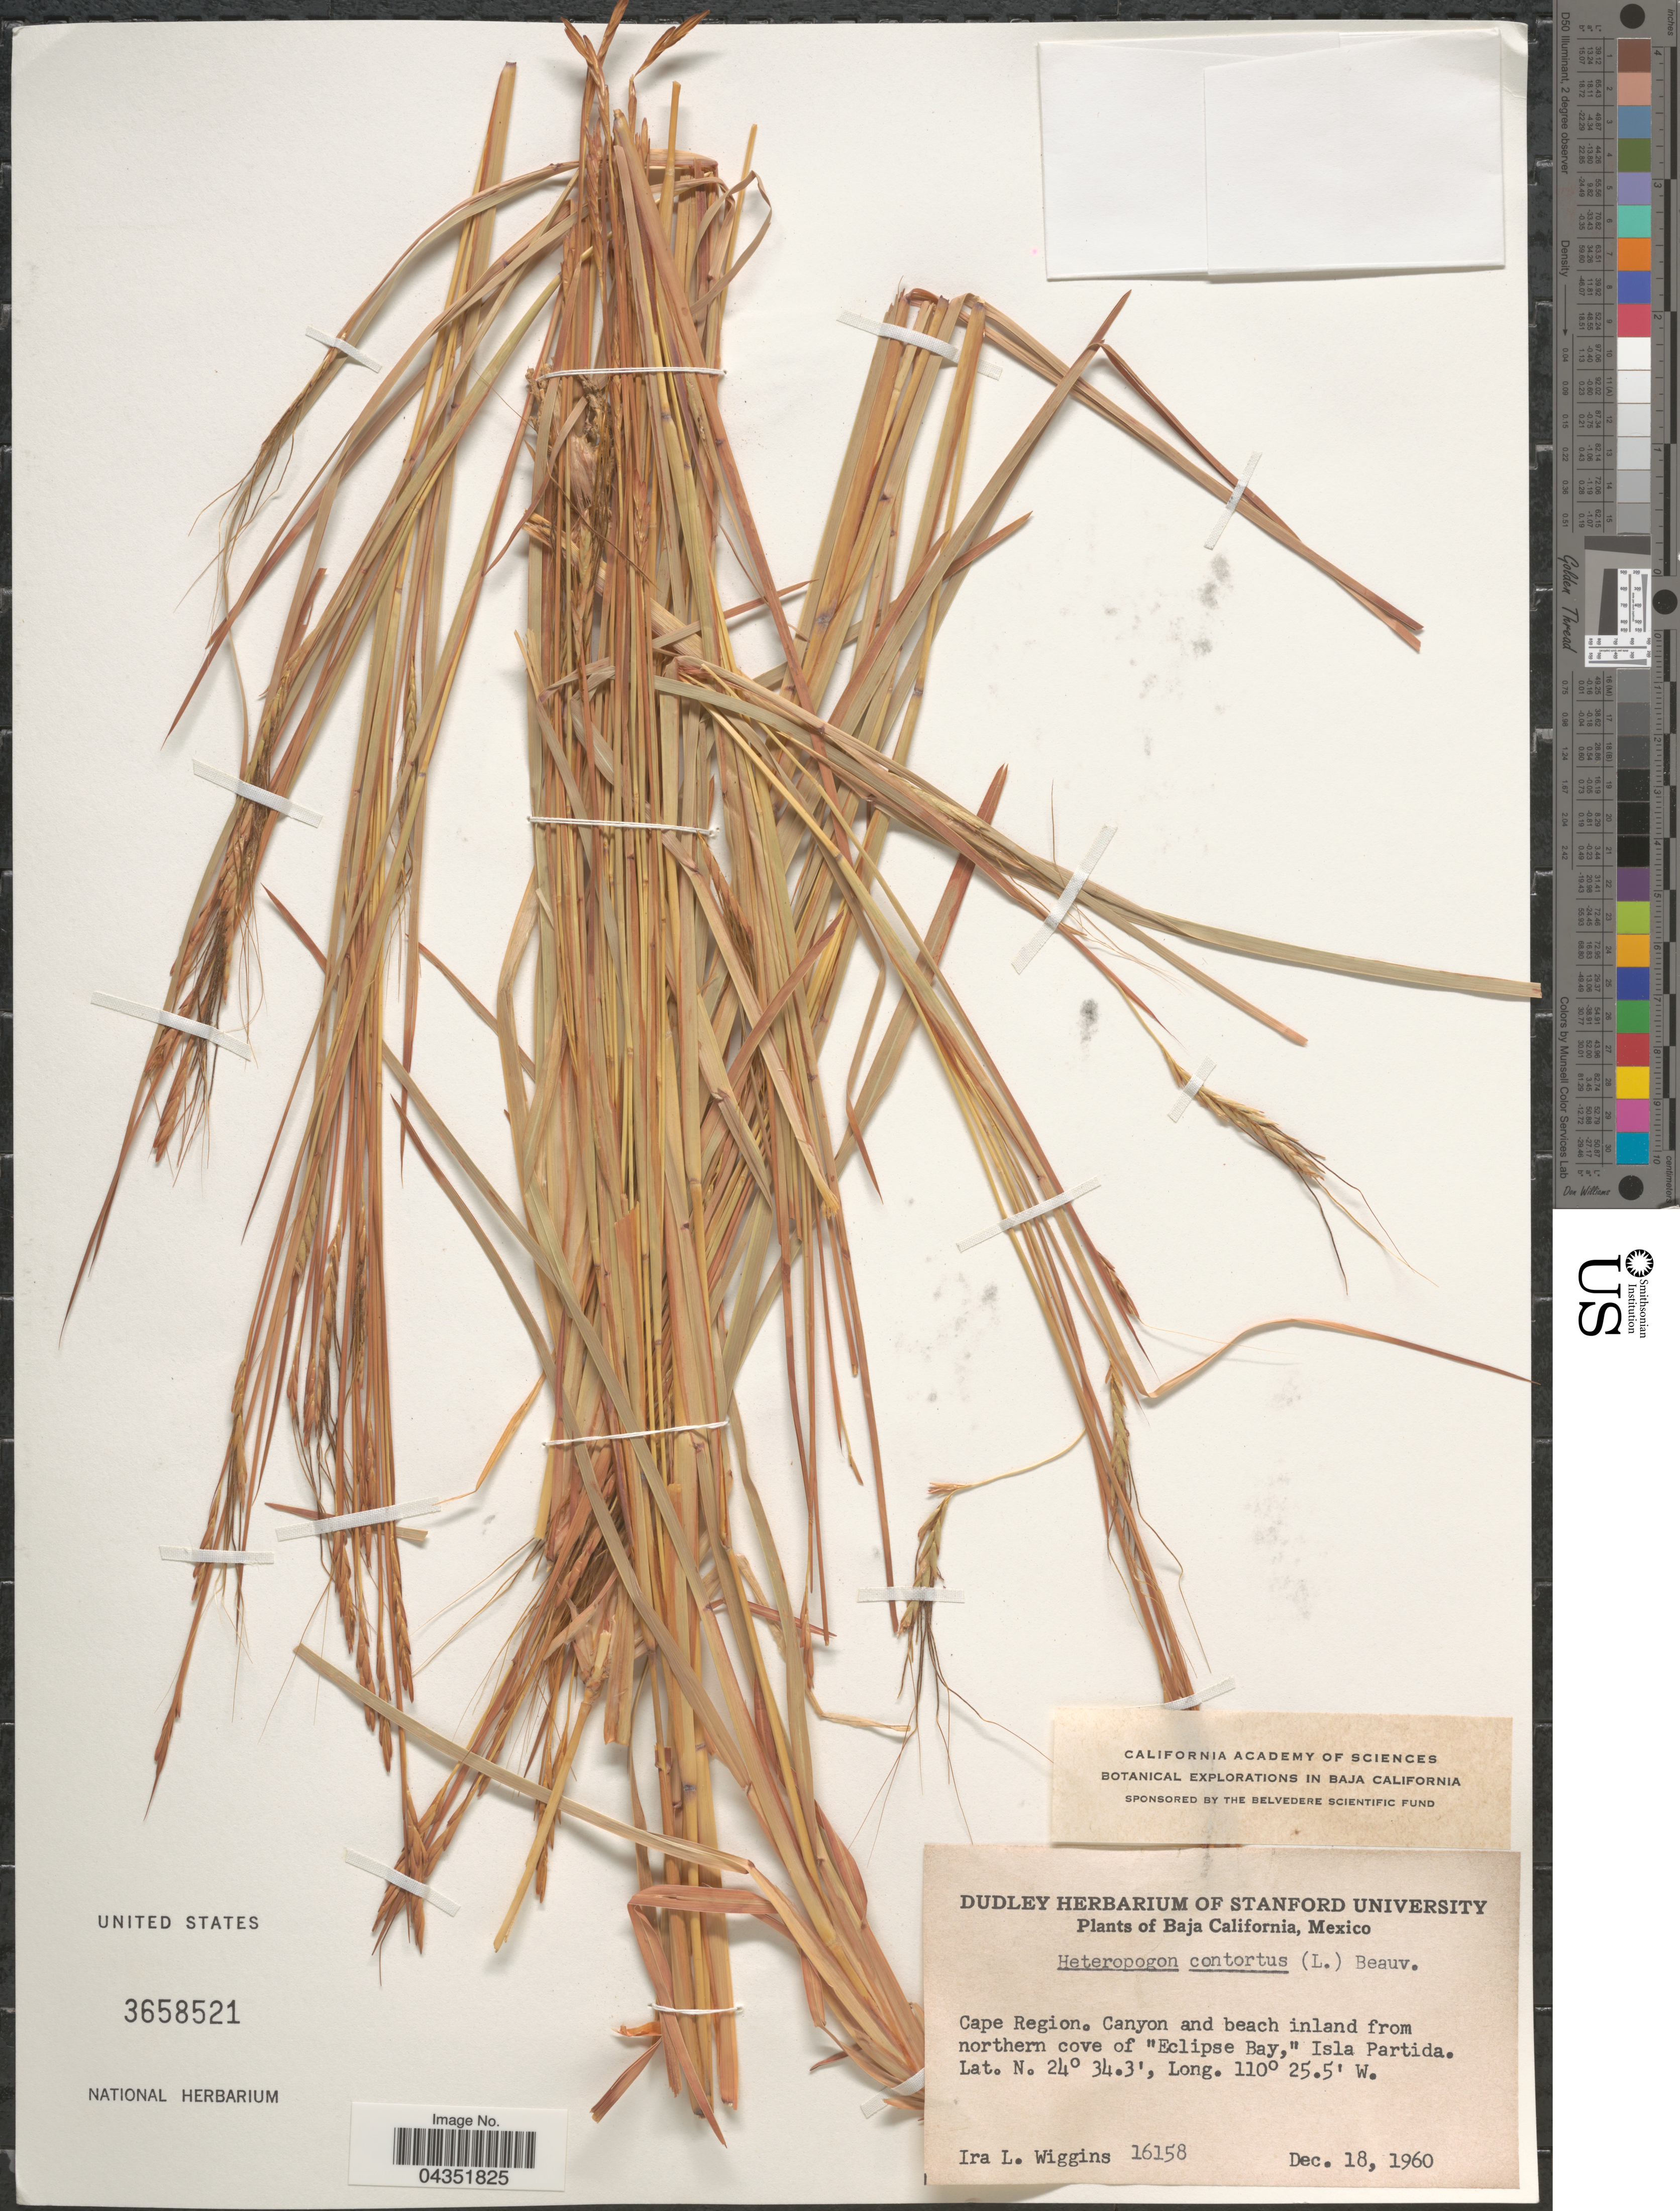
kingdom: Plantae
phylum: Tracheophyta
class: Liliopsida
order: Poales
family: Poaceae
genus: Heteropogon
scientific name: Heteropogon contortus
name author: (L.) P. Beauv. ex Roem. & Schult.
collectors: I. L. Wiggins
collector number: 16158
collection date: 1960-12-18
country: Mexico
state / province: Baja California Sur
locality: Cape Region. Canyon and beach inland from northern cove of "Eclipse Bay," Isla Partida.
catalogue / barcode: US 3658521